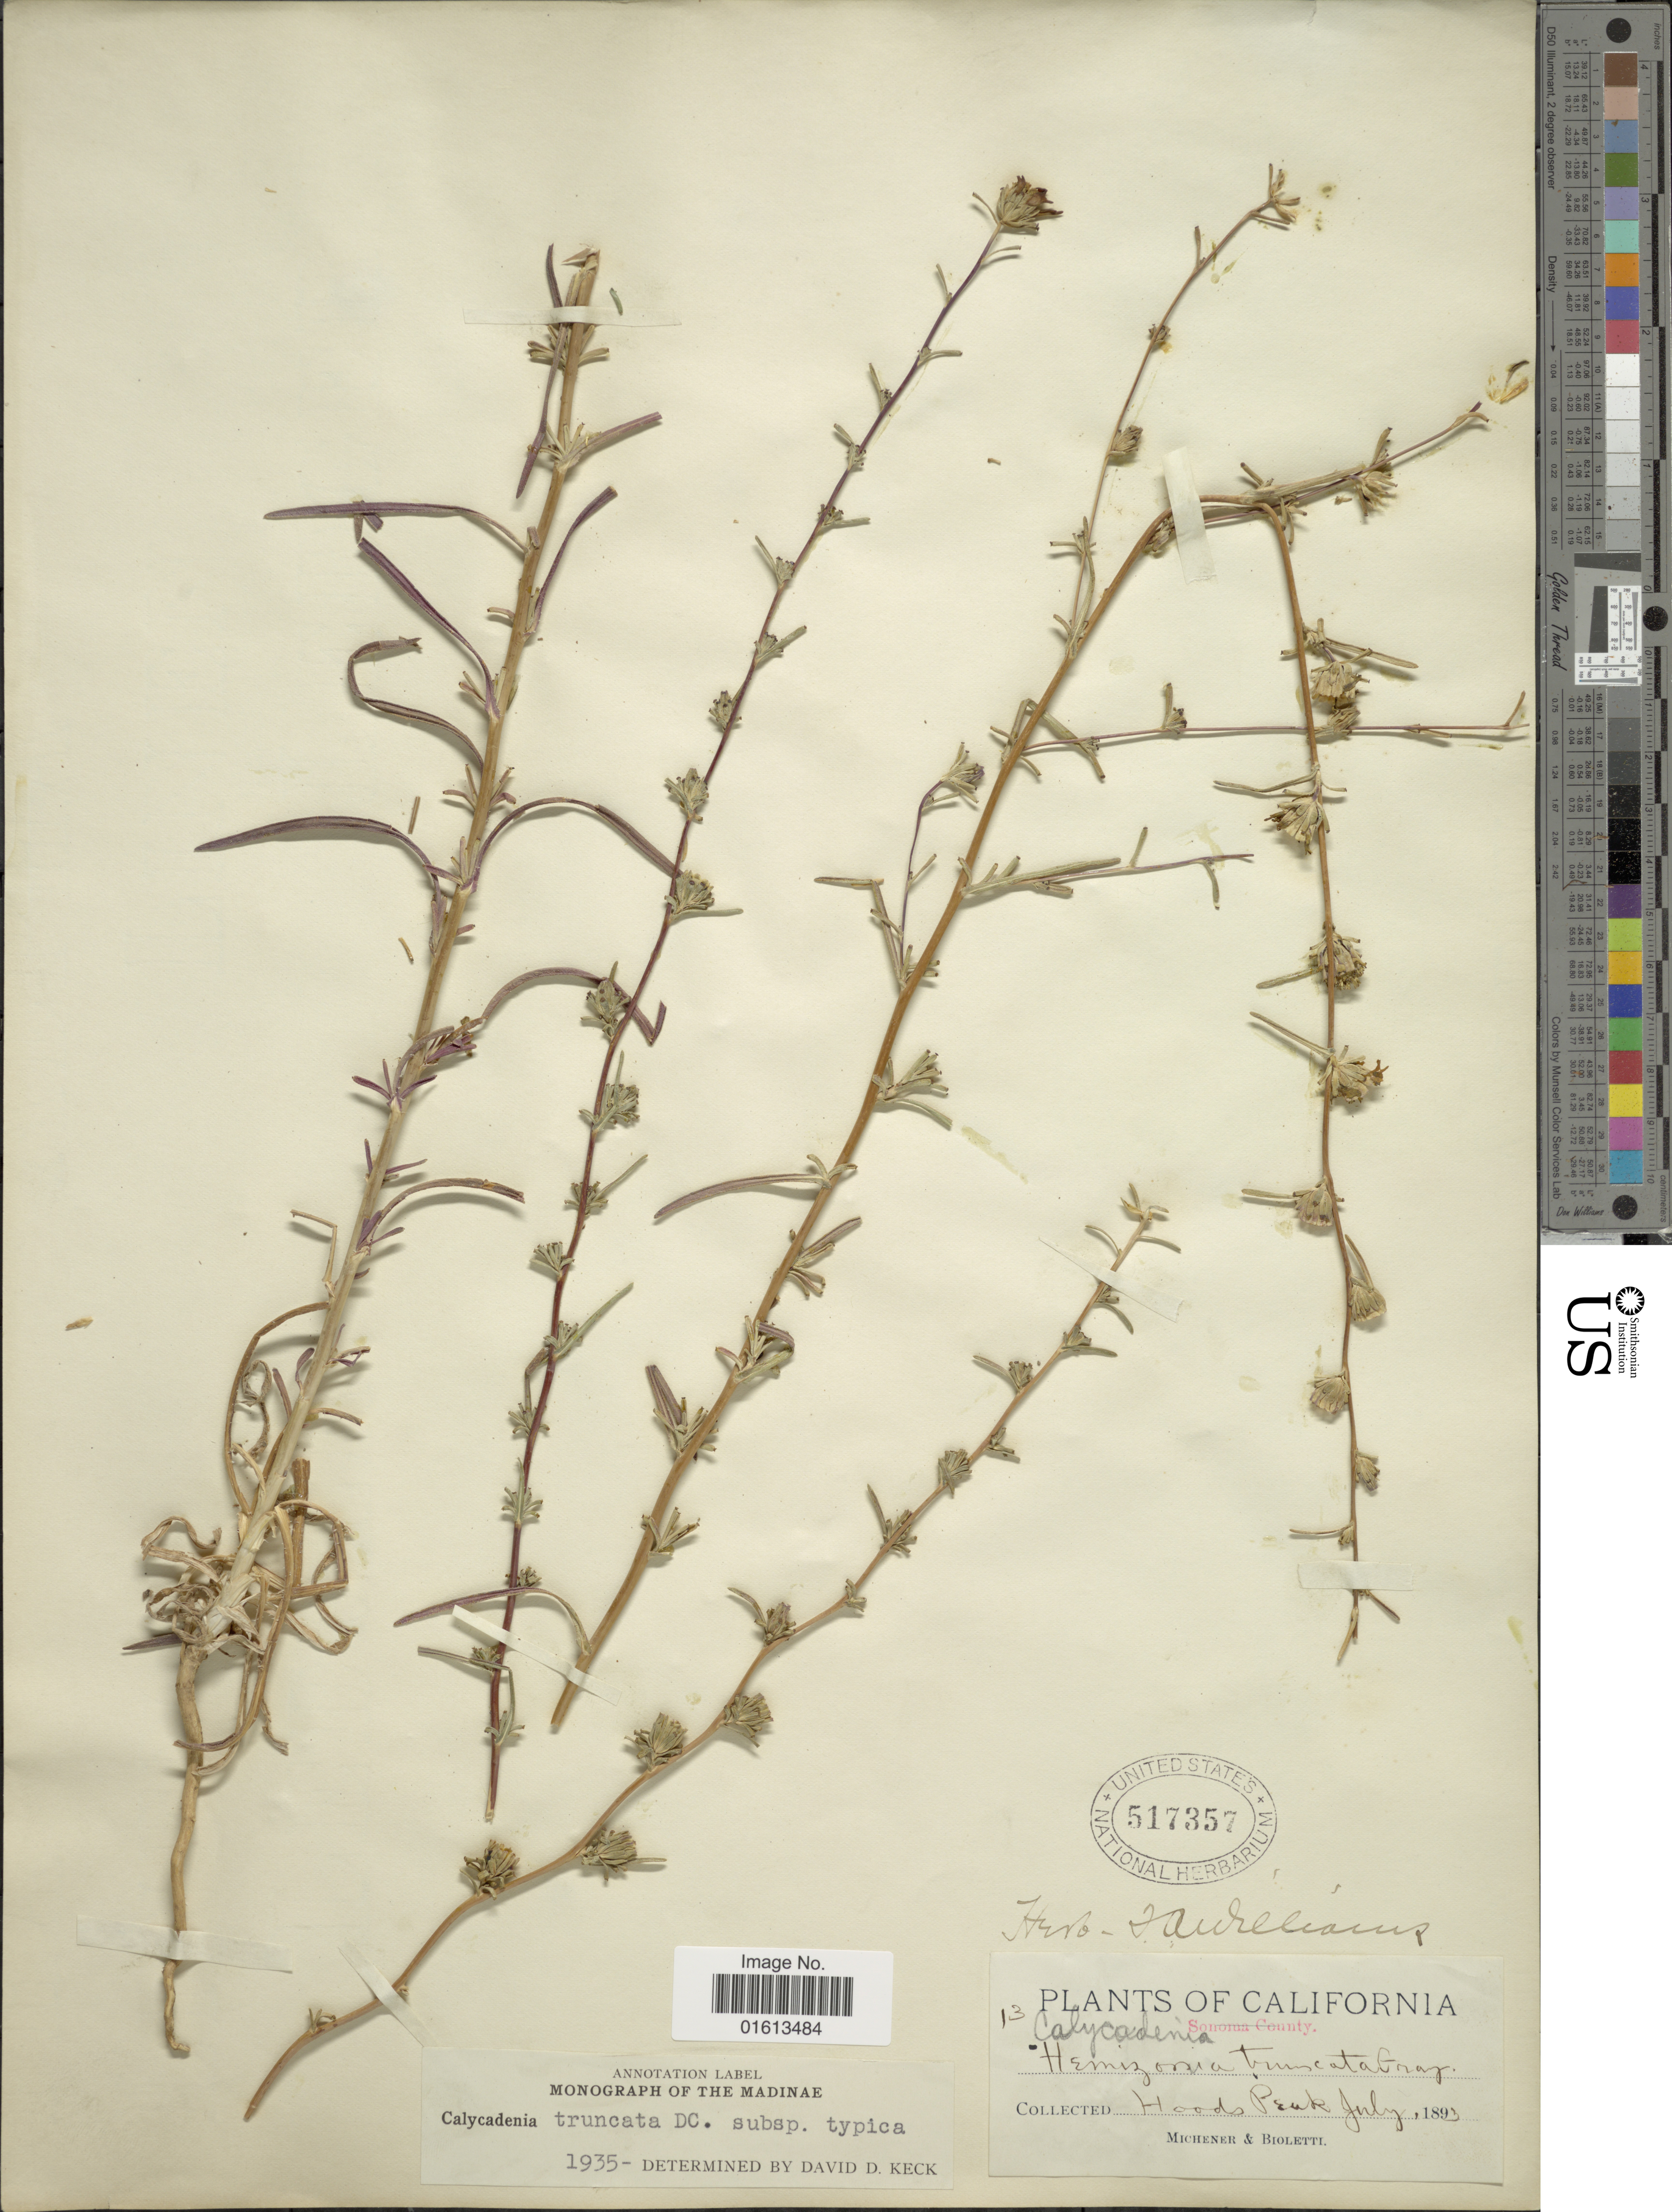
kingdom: Plantae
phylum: Tracheophyta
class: Magnoliopsida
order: Asterales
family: Asteraceae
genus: Calycadenia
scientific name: Calycadenia truncata subsp. truncata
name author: DC.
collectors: -. Michener & -- Bioletti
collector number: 13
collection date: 1893-07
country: United States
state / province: California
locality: Hoods Peuk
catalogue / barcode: US 517357